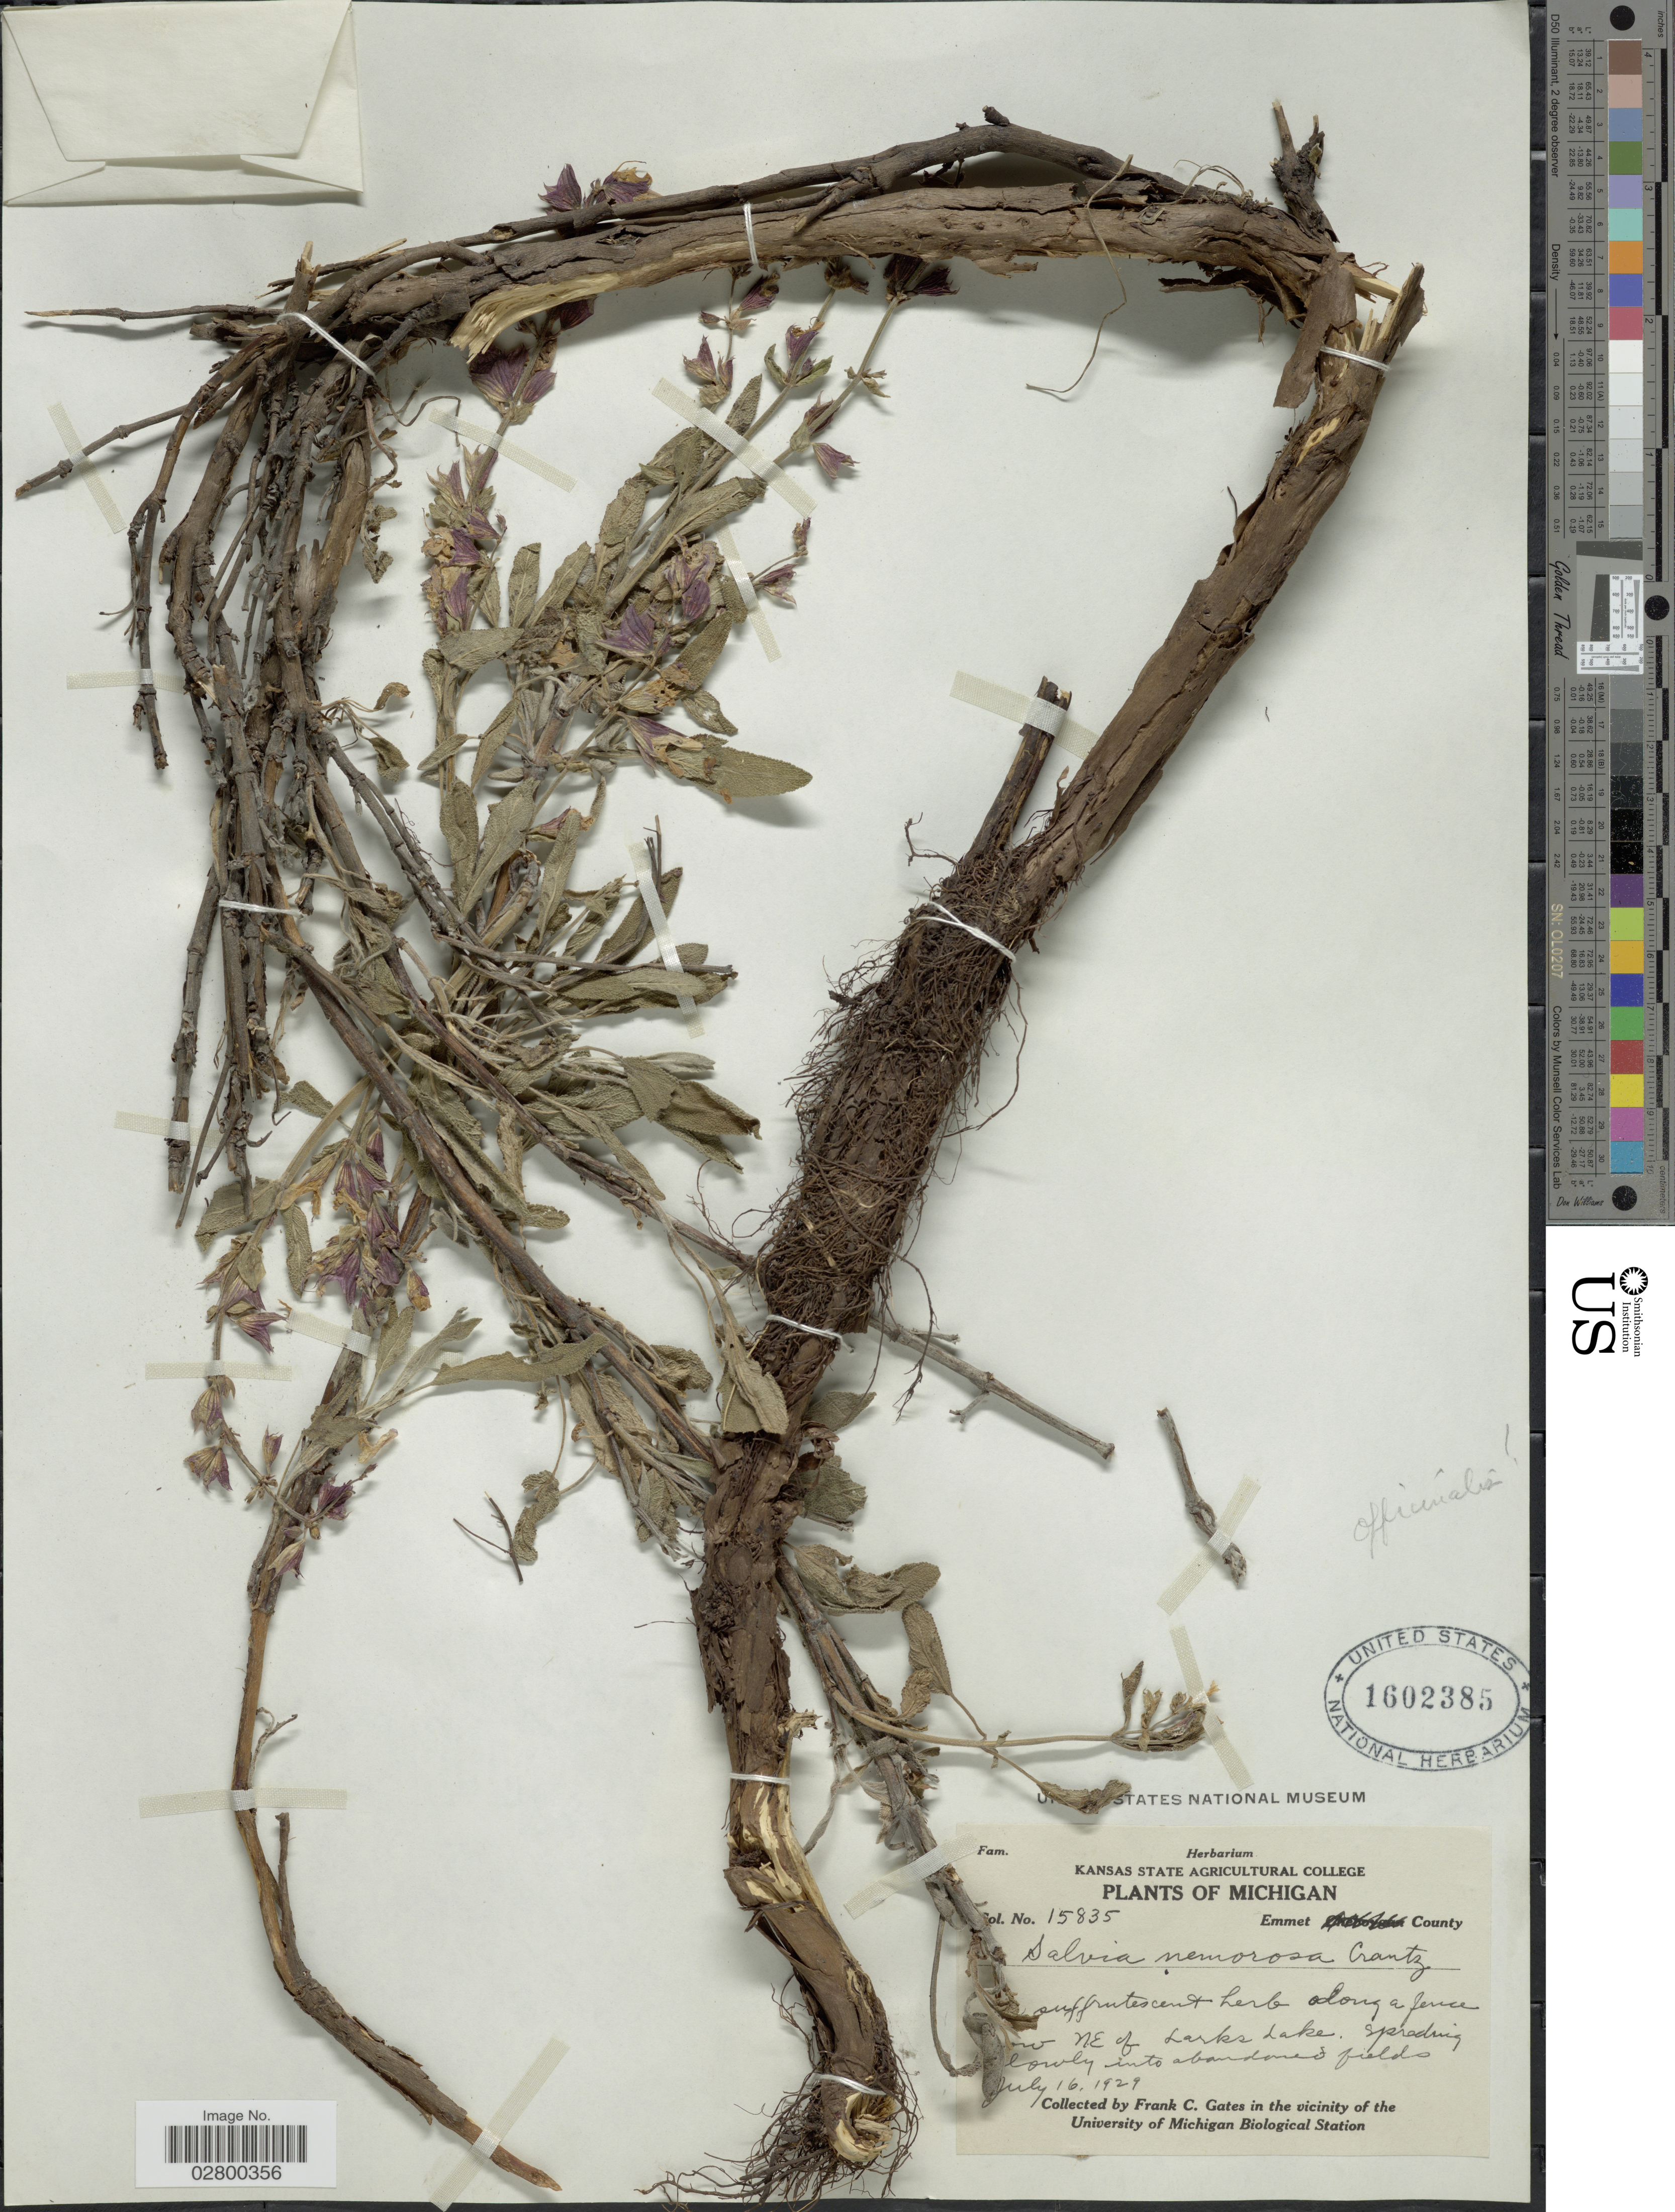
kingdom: Plantae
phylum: Tracheophyta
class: Magnoliopsida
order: Lamiales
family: Lamiaceae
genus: Salvia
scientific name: Salvia officinalis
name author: L.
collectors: F. C. Gates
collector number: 15835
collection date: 1929-07-16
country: United States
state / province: Michigan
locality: Emmet County, along a fence row NE of Larks Lake. In the vicinity of the University of Michigan Biological Station.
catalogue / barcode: US 1602385